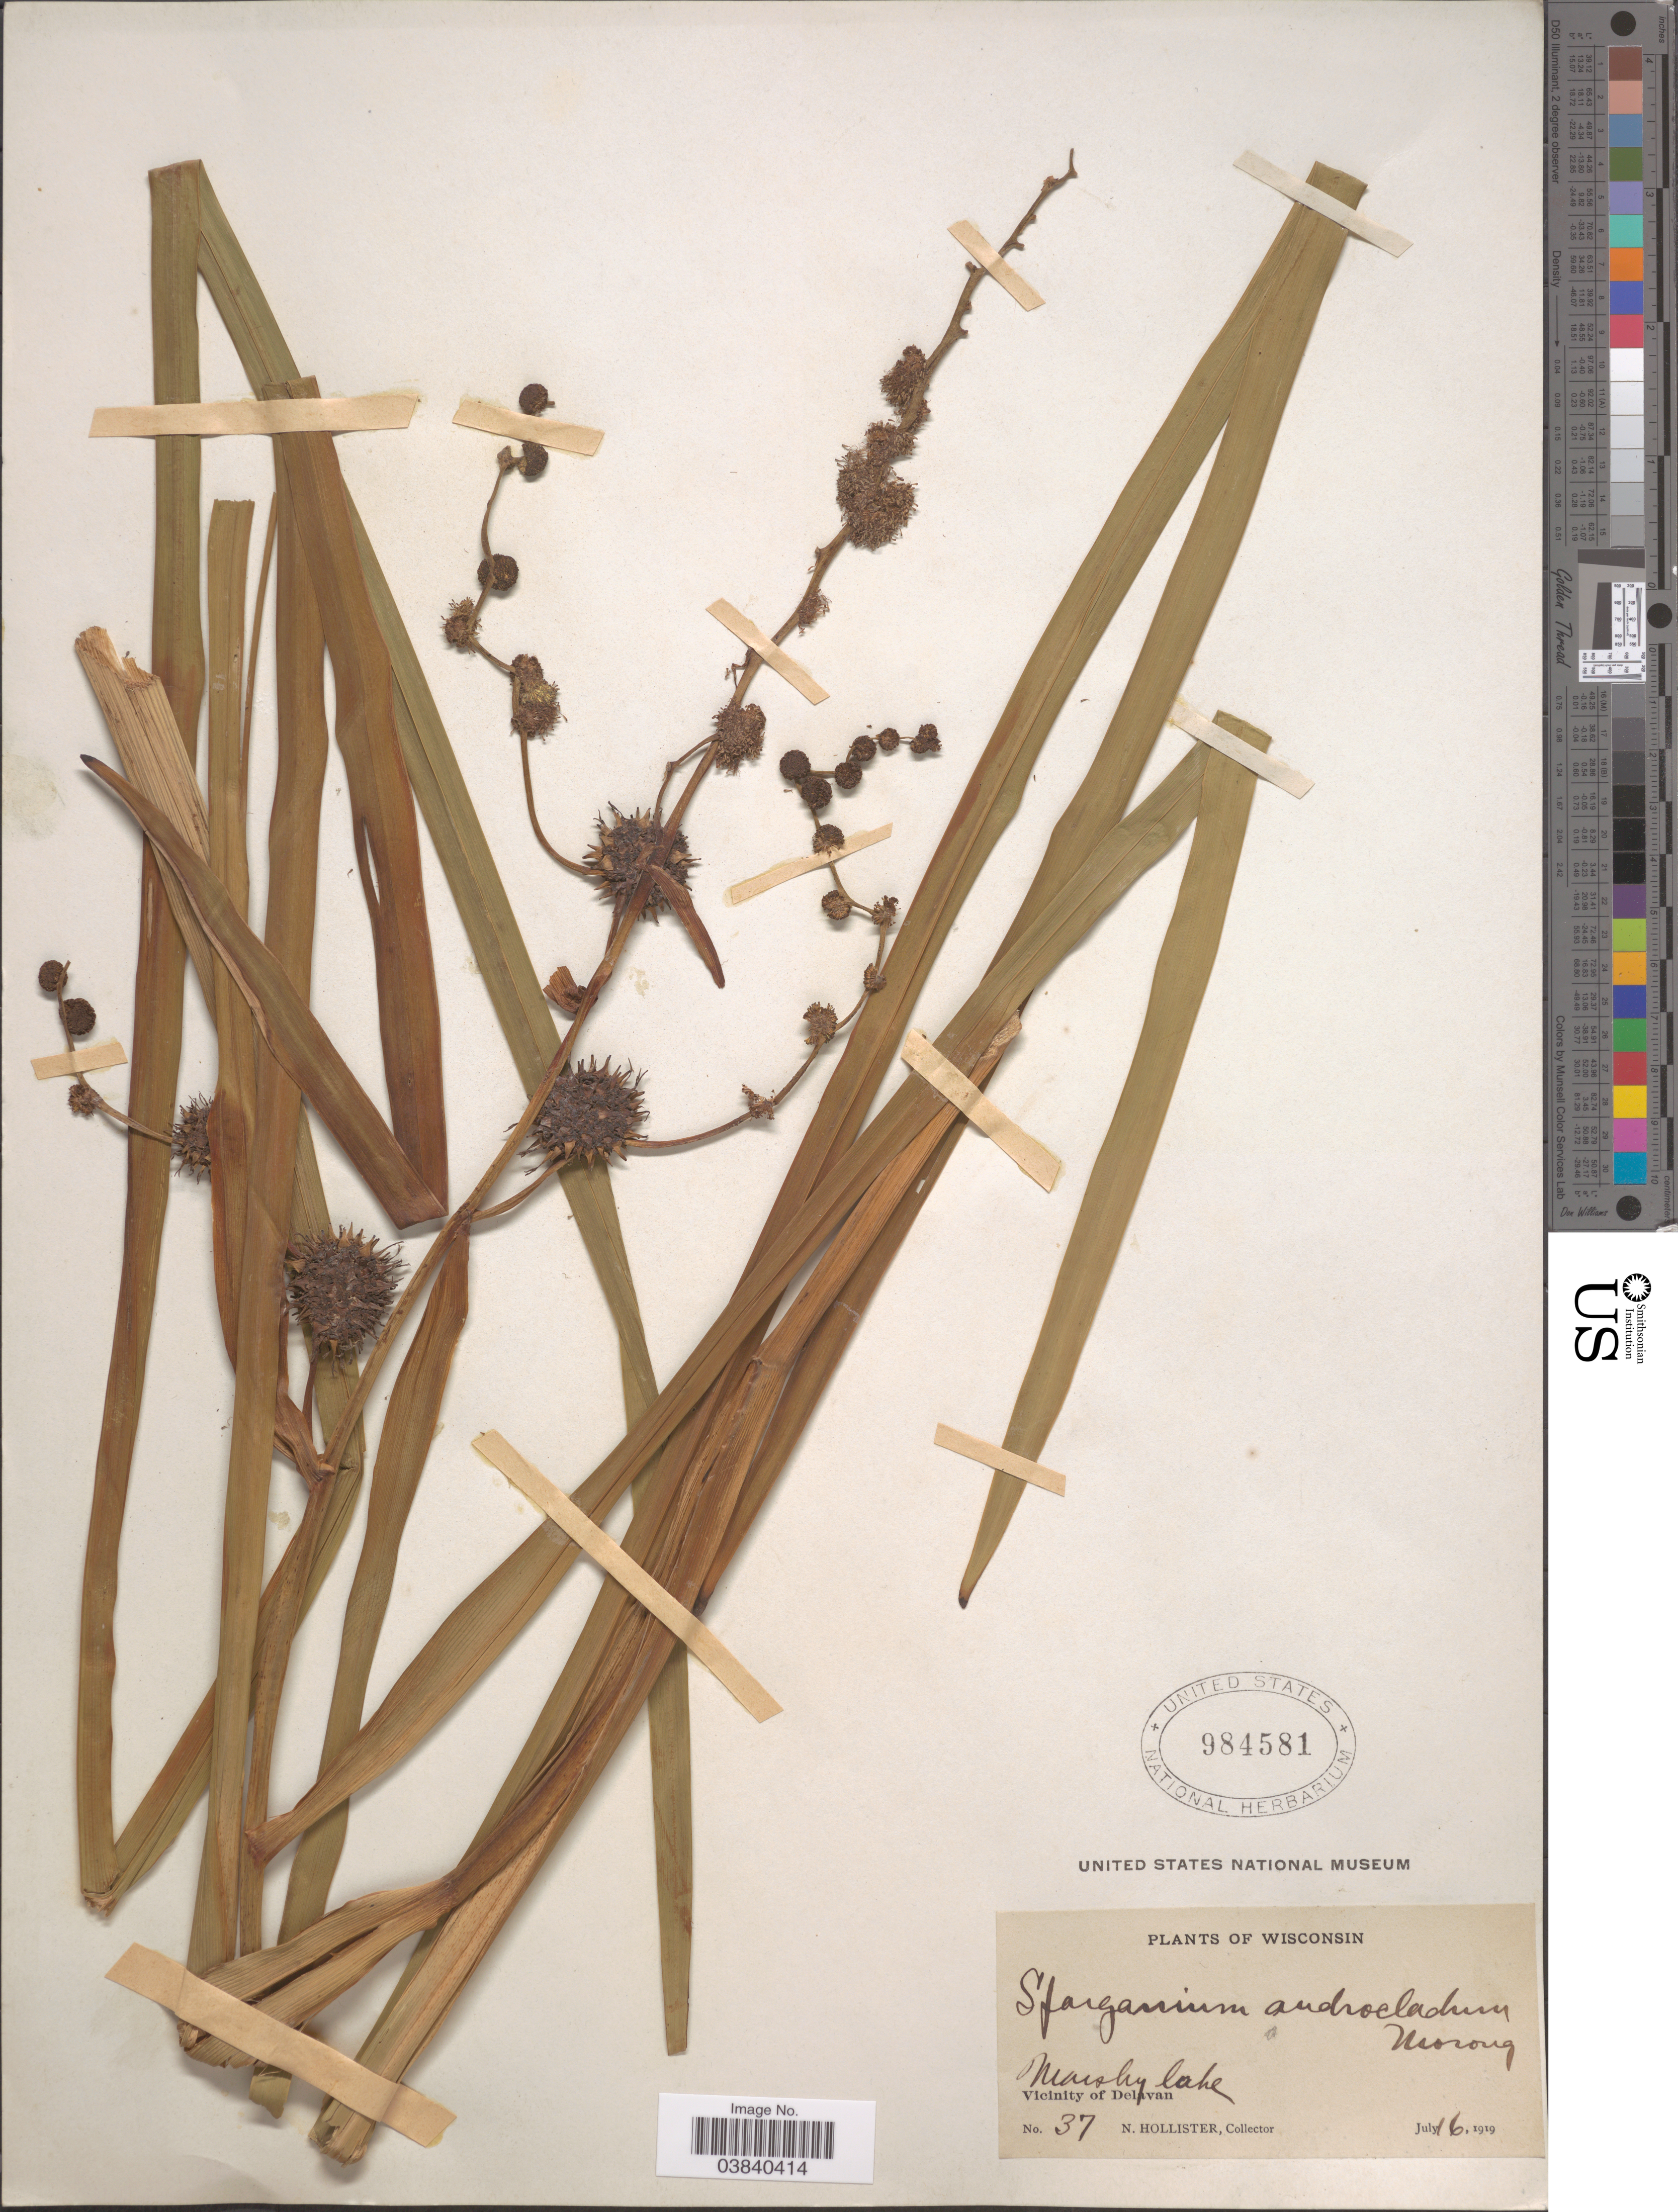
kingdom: Plantae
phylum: Tracheophyta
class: Liliopsida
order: Poales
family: Typhaceae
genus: Sparganium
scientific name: Sparganium eurycarpum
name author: Engelm.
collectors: N. Hollister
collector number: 37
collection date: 1919-07-16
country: United States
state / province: Wisconsin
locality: Marshy lake. Vicinity of Delavan.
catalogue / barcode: US 984581